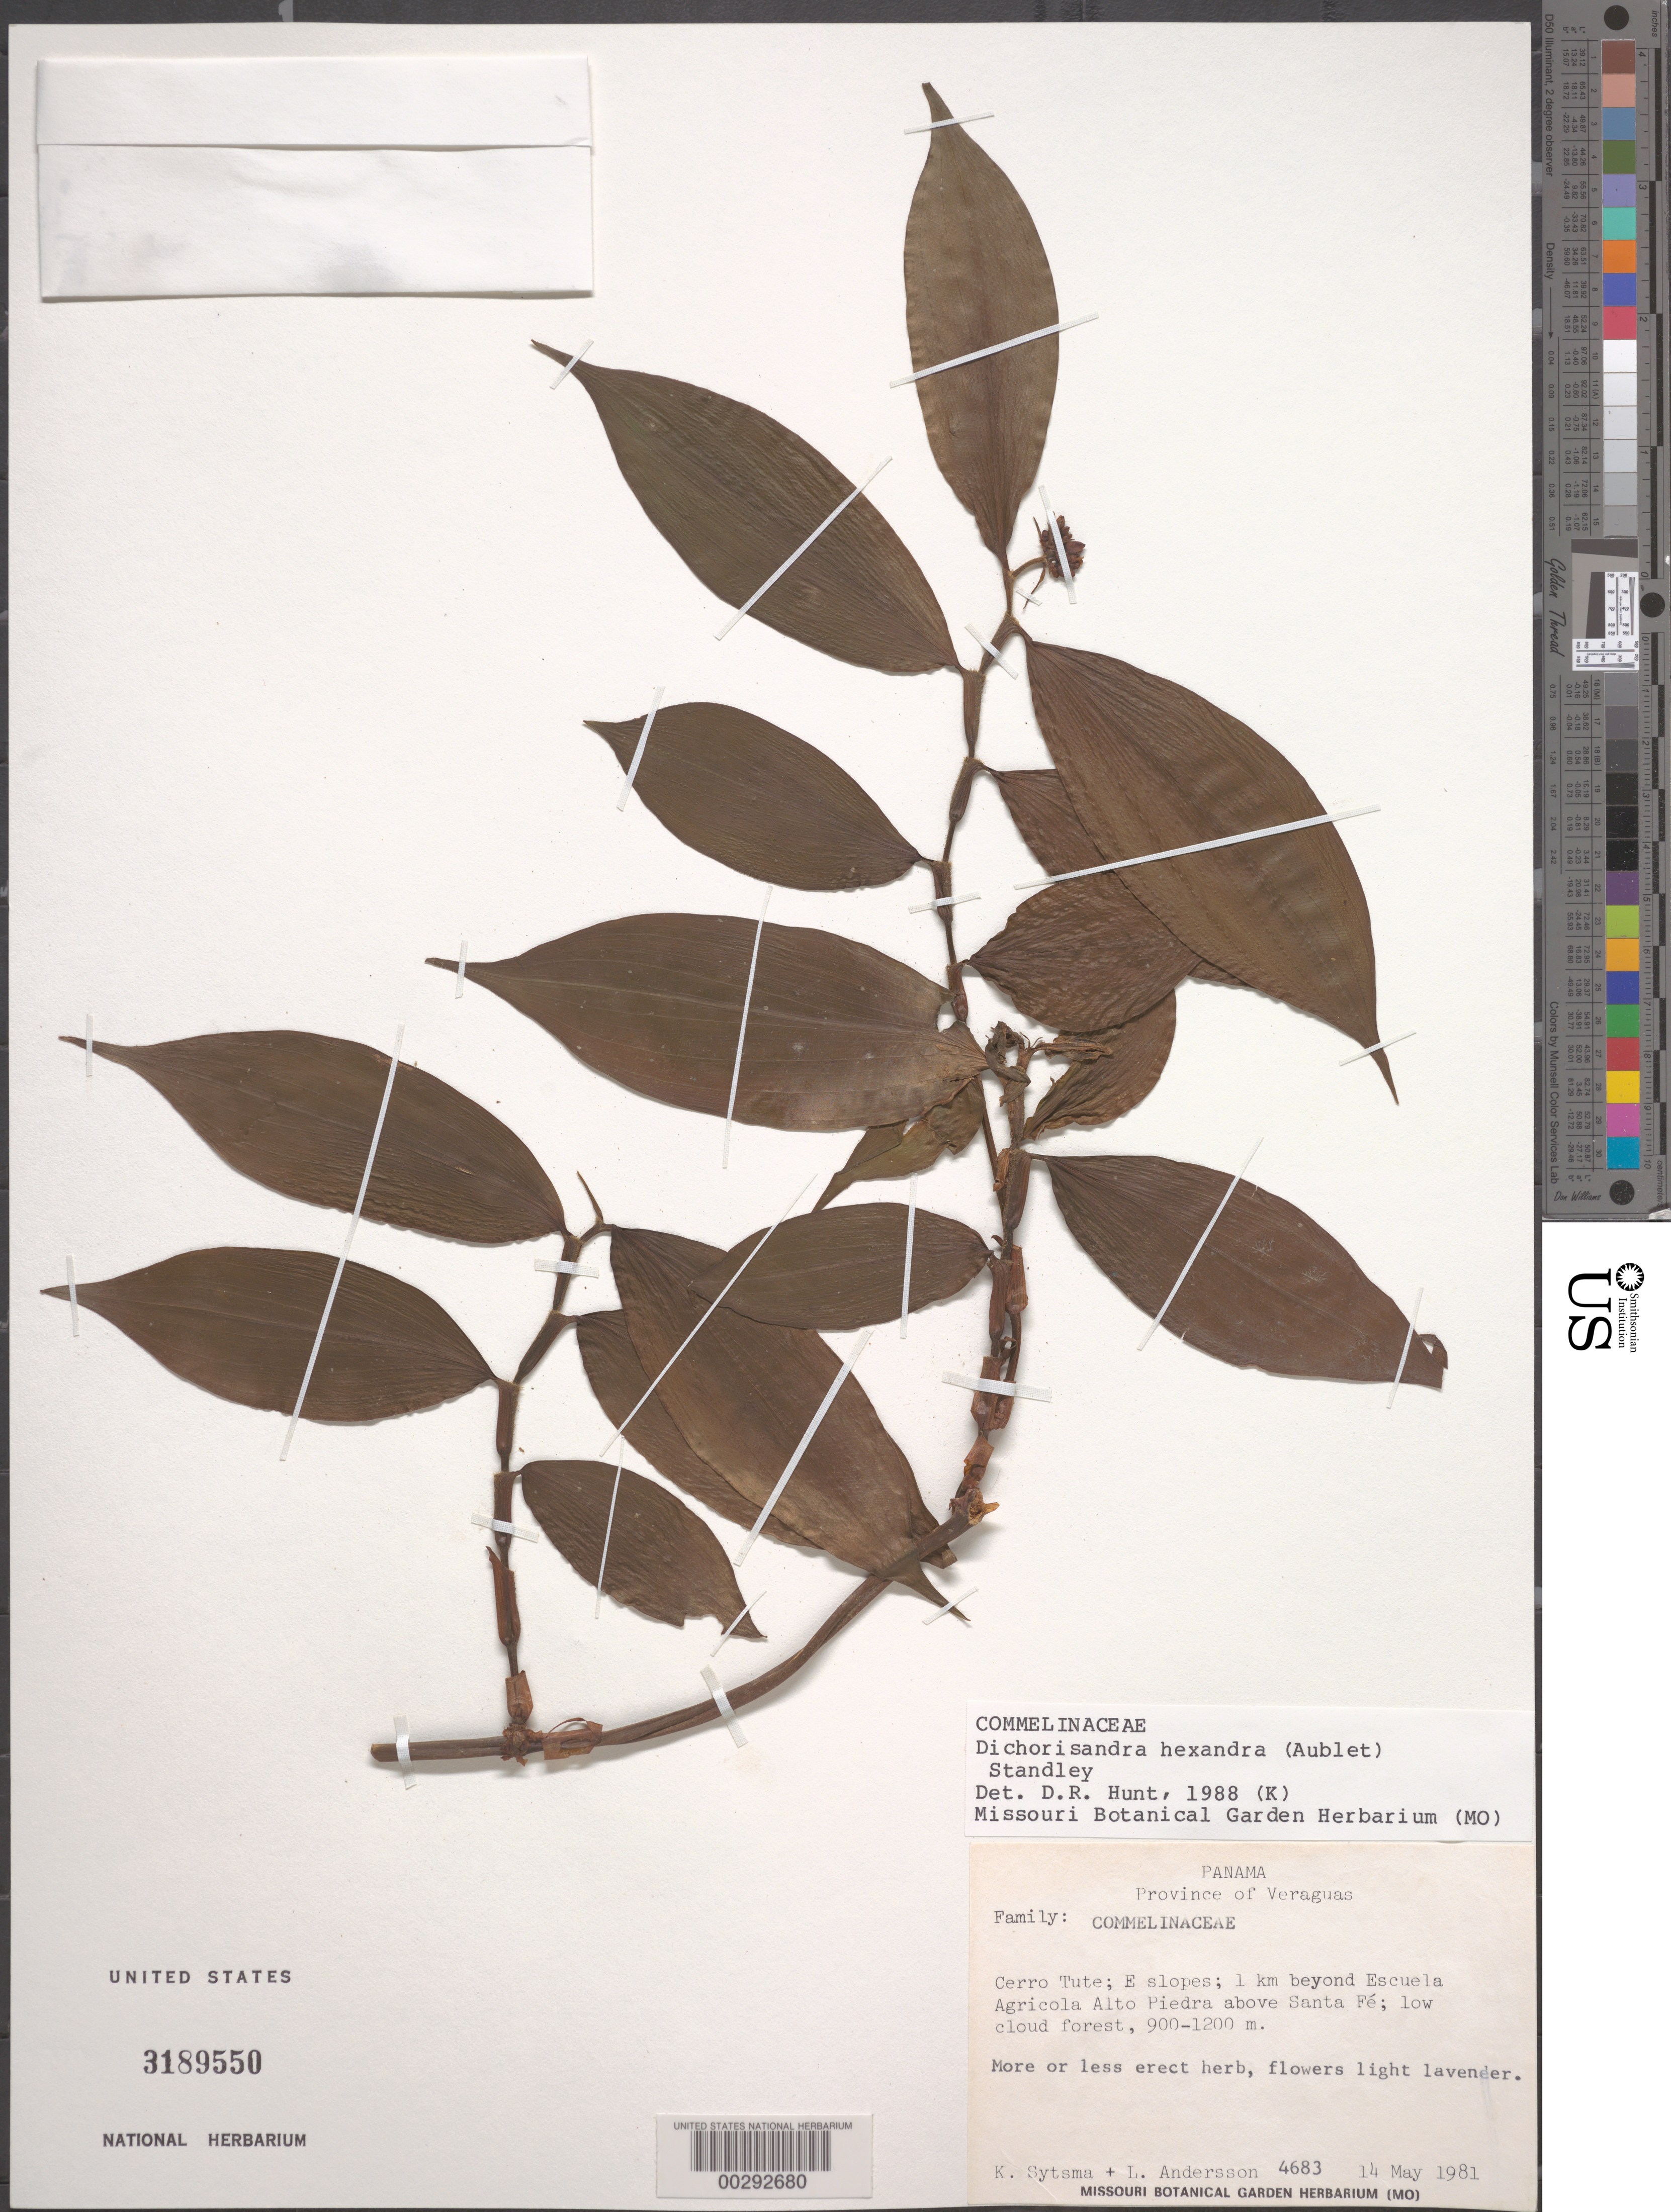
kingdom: Plantae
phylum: Tracheophyta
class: Liliopsida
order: Commelinales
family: Commelinaceae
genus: Dichorisandra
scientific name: Dichorisandra hexandra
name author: (Aubl.) Standl.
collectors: K. J. Sytsma & L. Andersson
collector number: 4683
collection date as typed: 14 May 1981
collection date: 1981-05-14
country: Panama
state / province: Veraguas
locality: Cerro Tute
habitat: Low cloud forest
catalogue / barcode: US 3189550